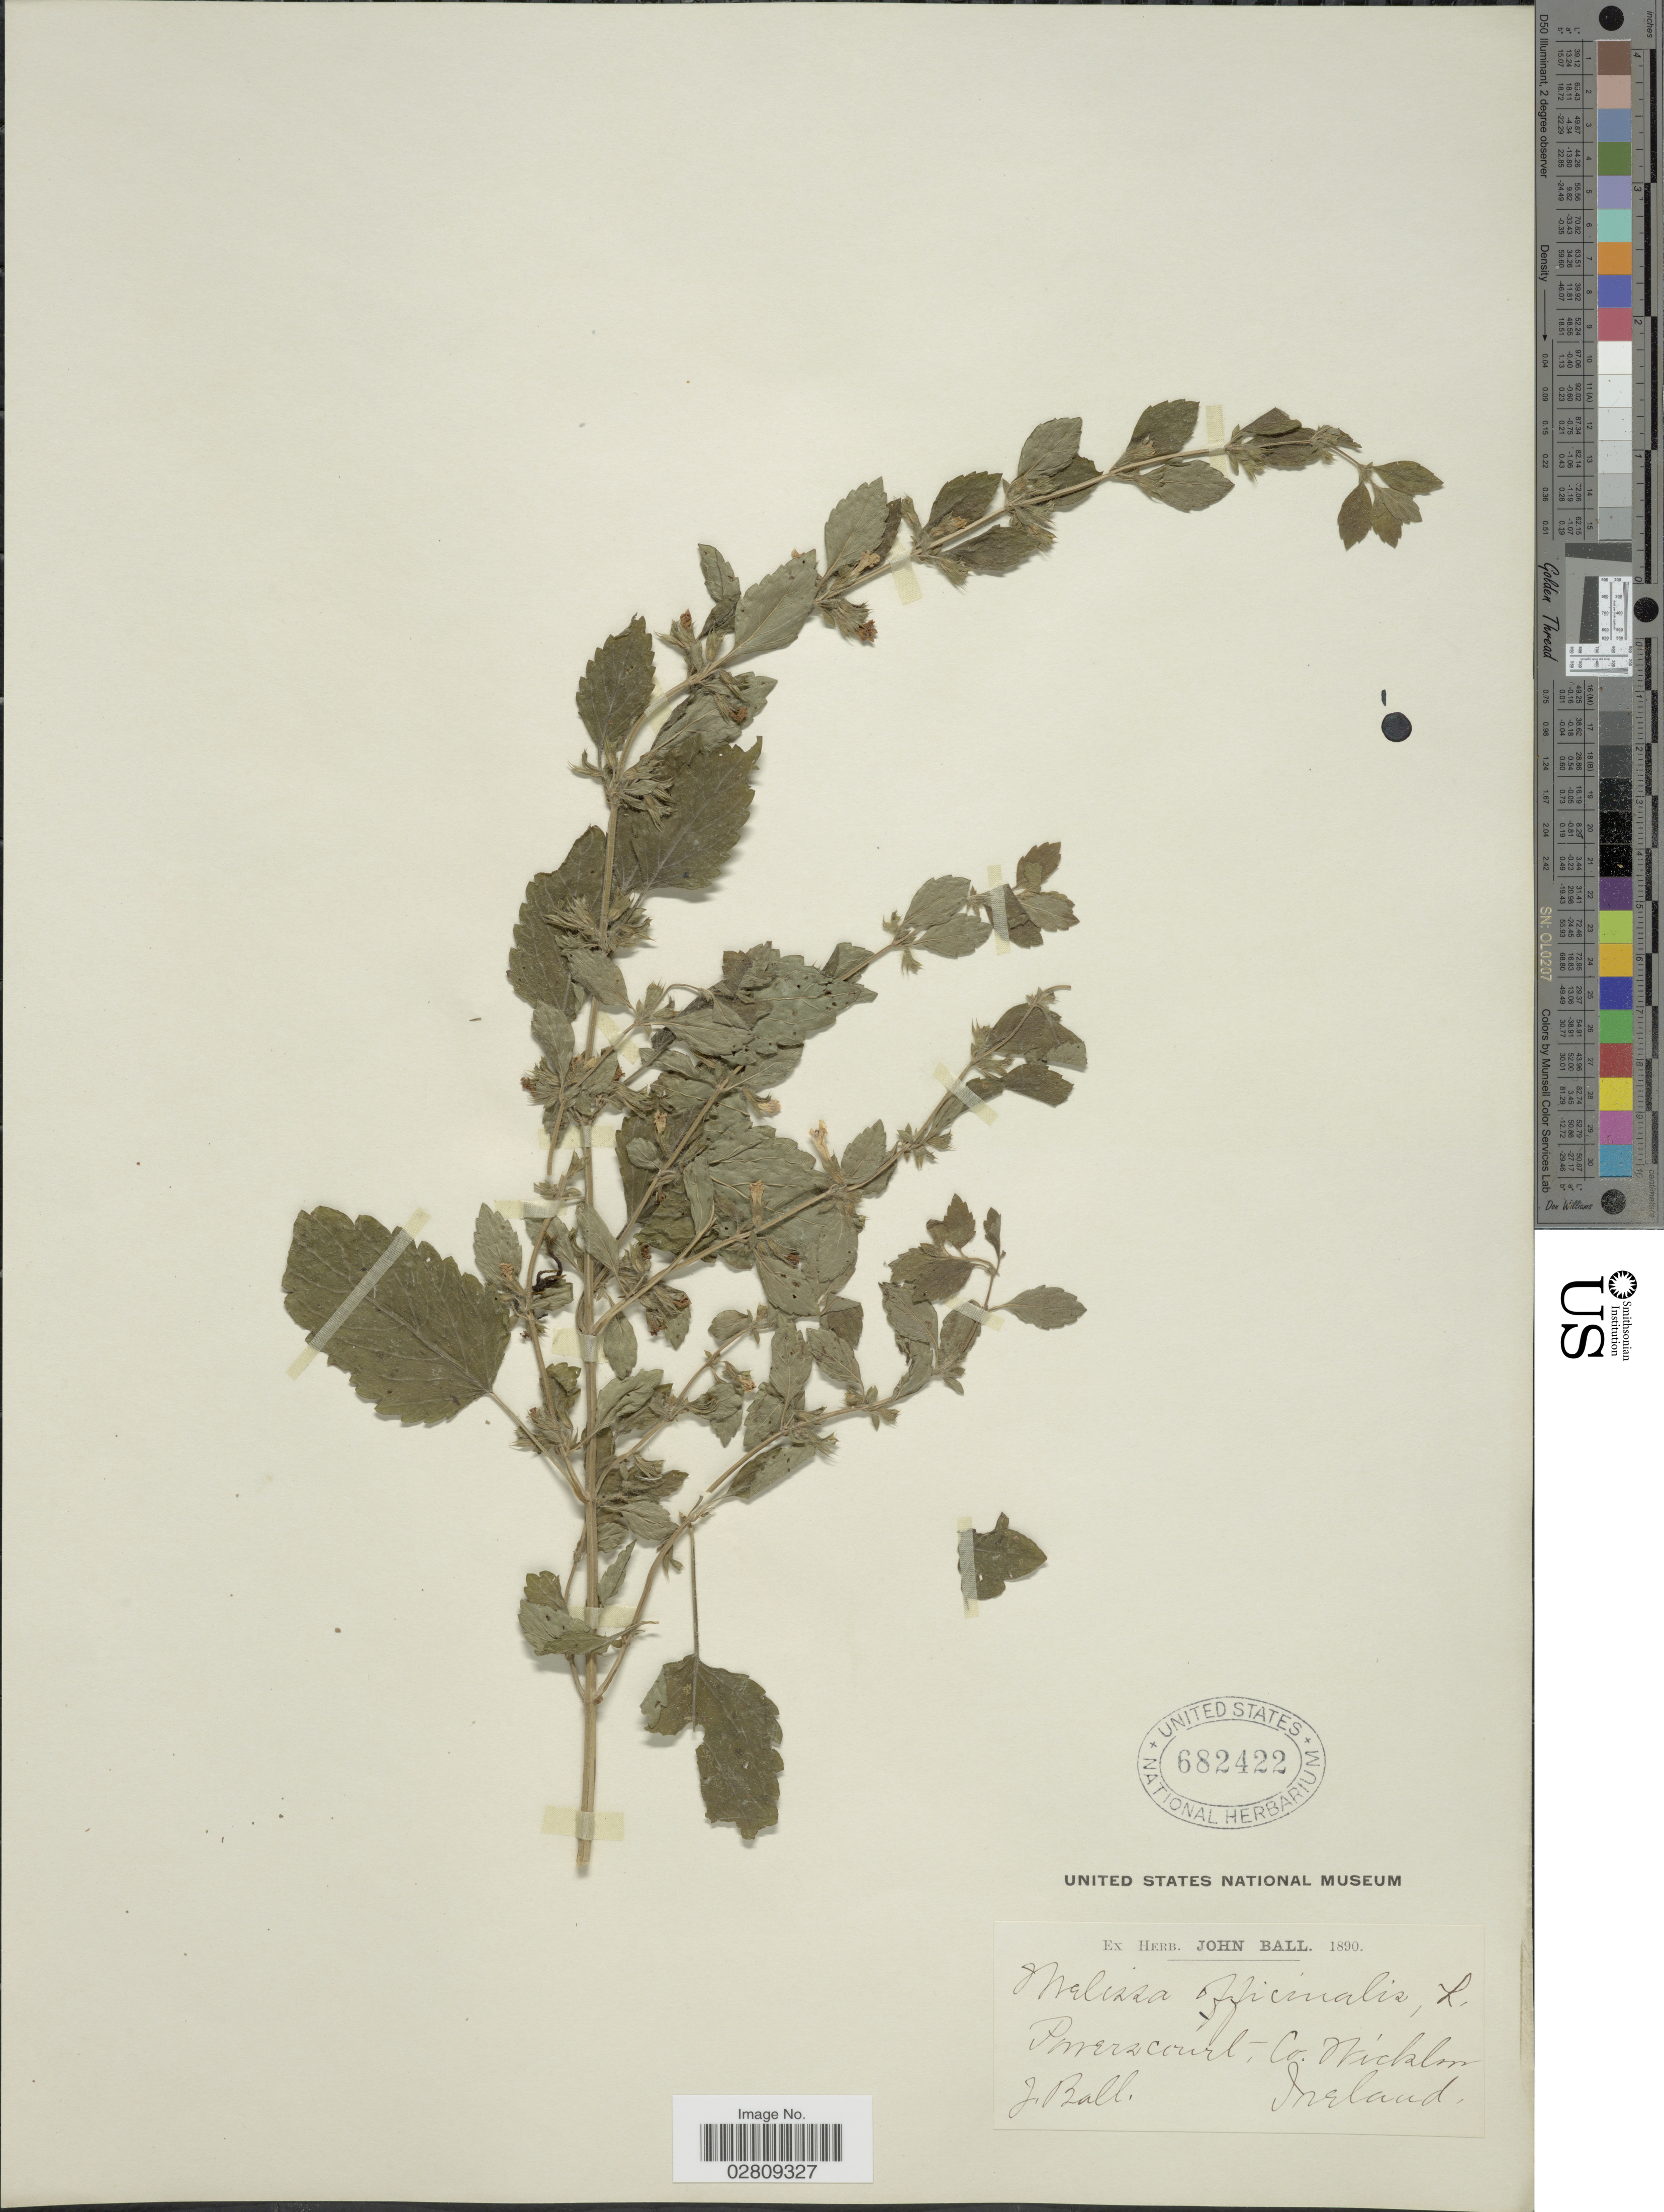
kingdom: Plantae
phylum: Tracheophyta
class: Magnoliopsida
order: Lamiales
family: Lamiaceae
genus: Melissa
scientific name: Melissa officinalis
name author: L.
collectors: J. Ball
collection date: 1890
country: Ireland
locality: Powerscourt Co. Wicklow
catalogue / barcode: US 682422